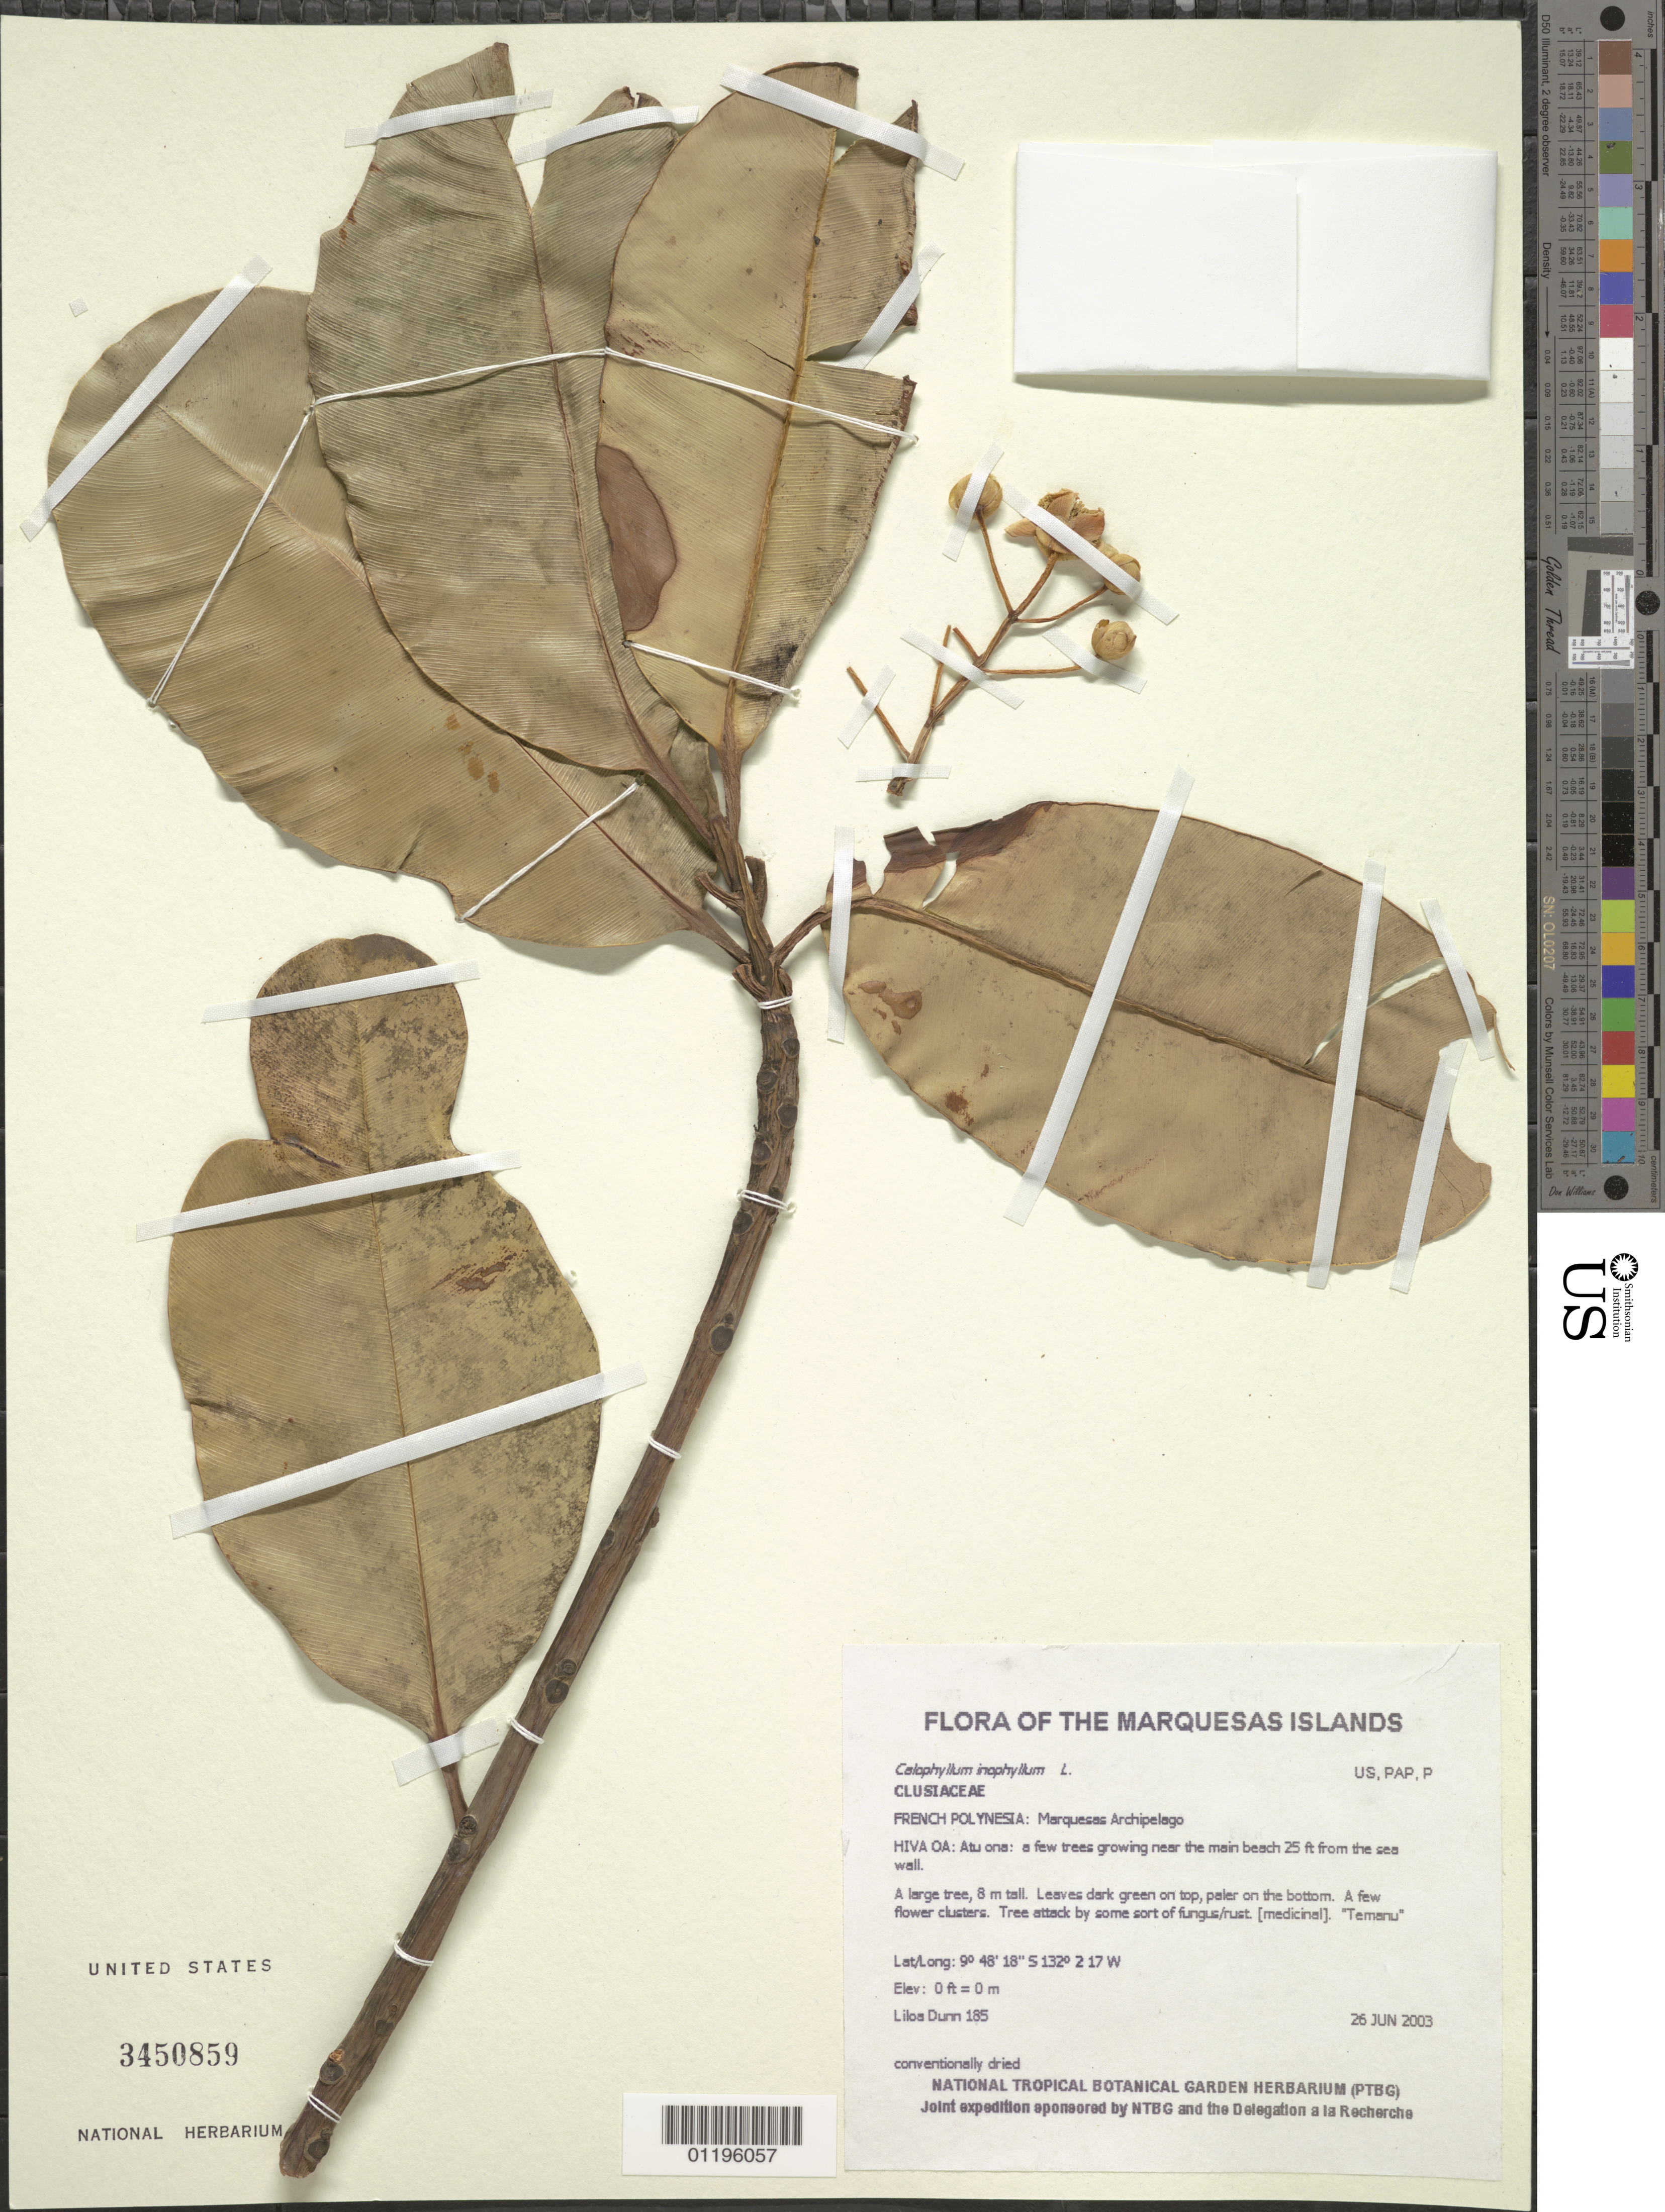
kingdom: Plantae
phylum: Tracheophyta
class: Magnoliopsida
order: Malpighiales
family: Calophyllaceae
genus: Calophyllum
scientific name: Calophyllum inophyllum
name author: L.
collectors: L. Dunn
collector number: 185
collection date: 2003-06-26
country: French Polynesia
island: Hiva Oa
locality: Atu ona: a few trees growing near the main beach 25 ft from the sea wall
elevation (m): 0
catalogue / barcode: US 3450859